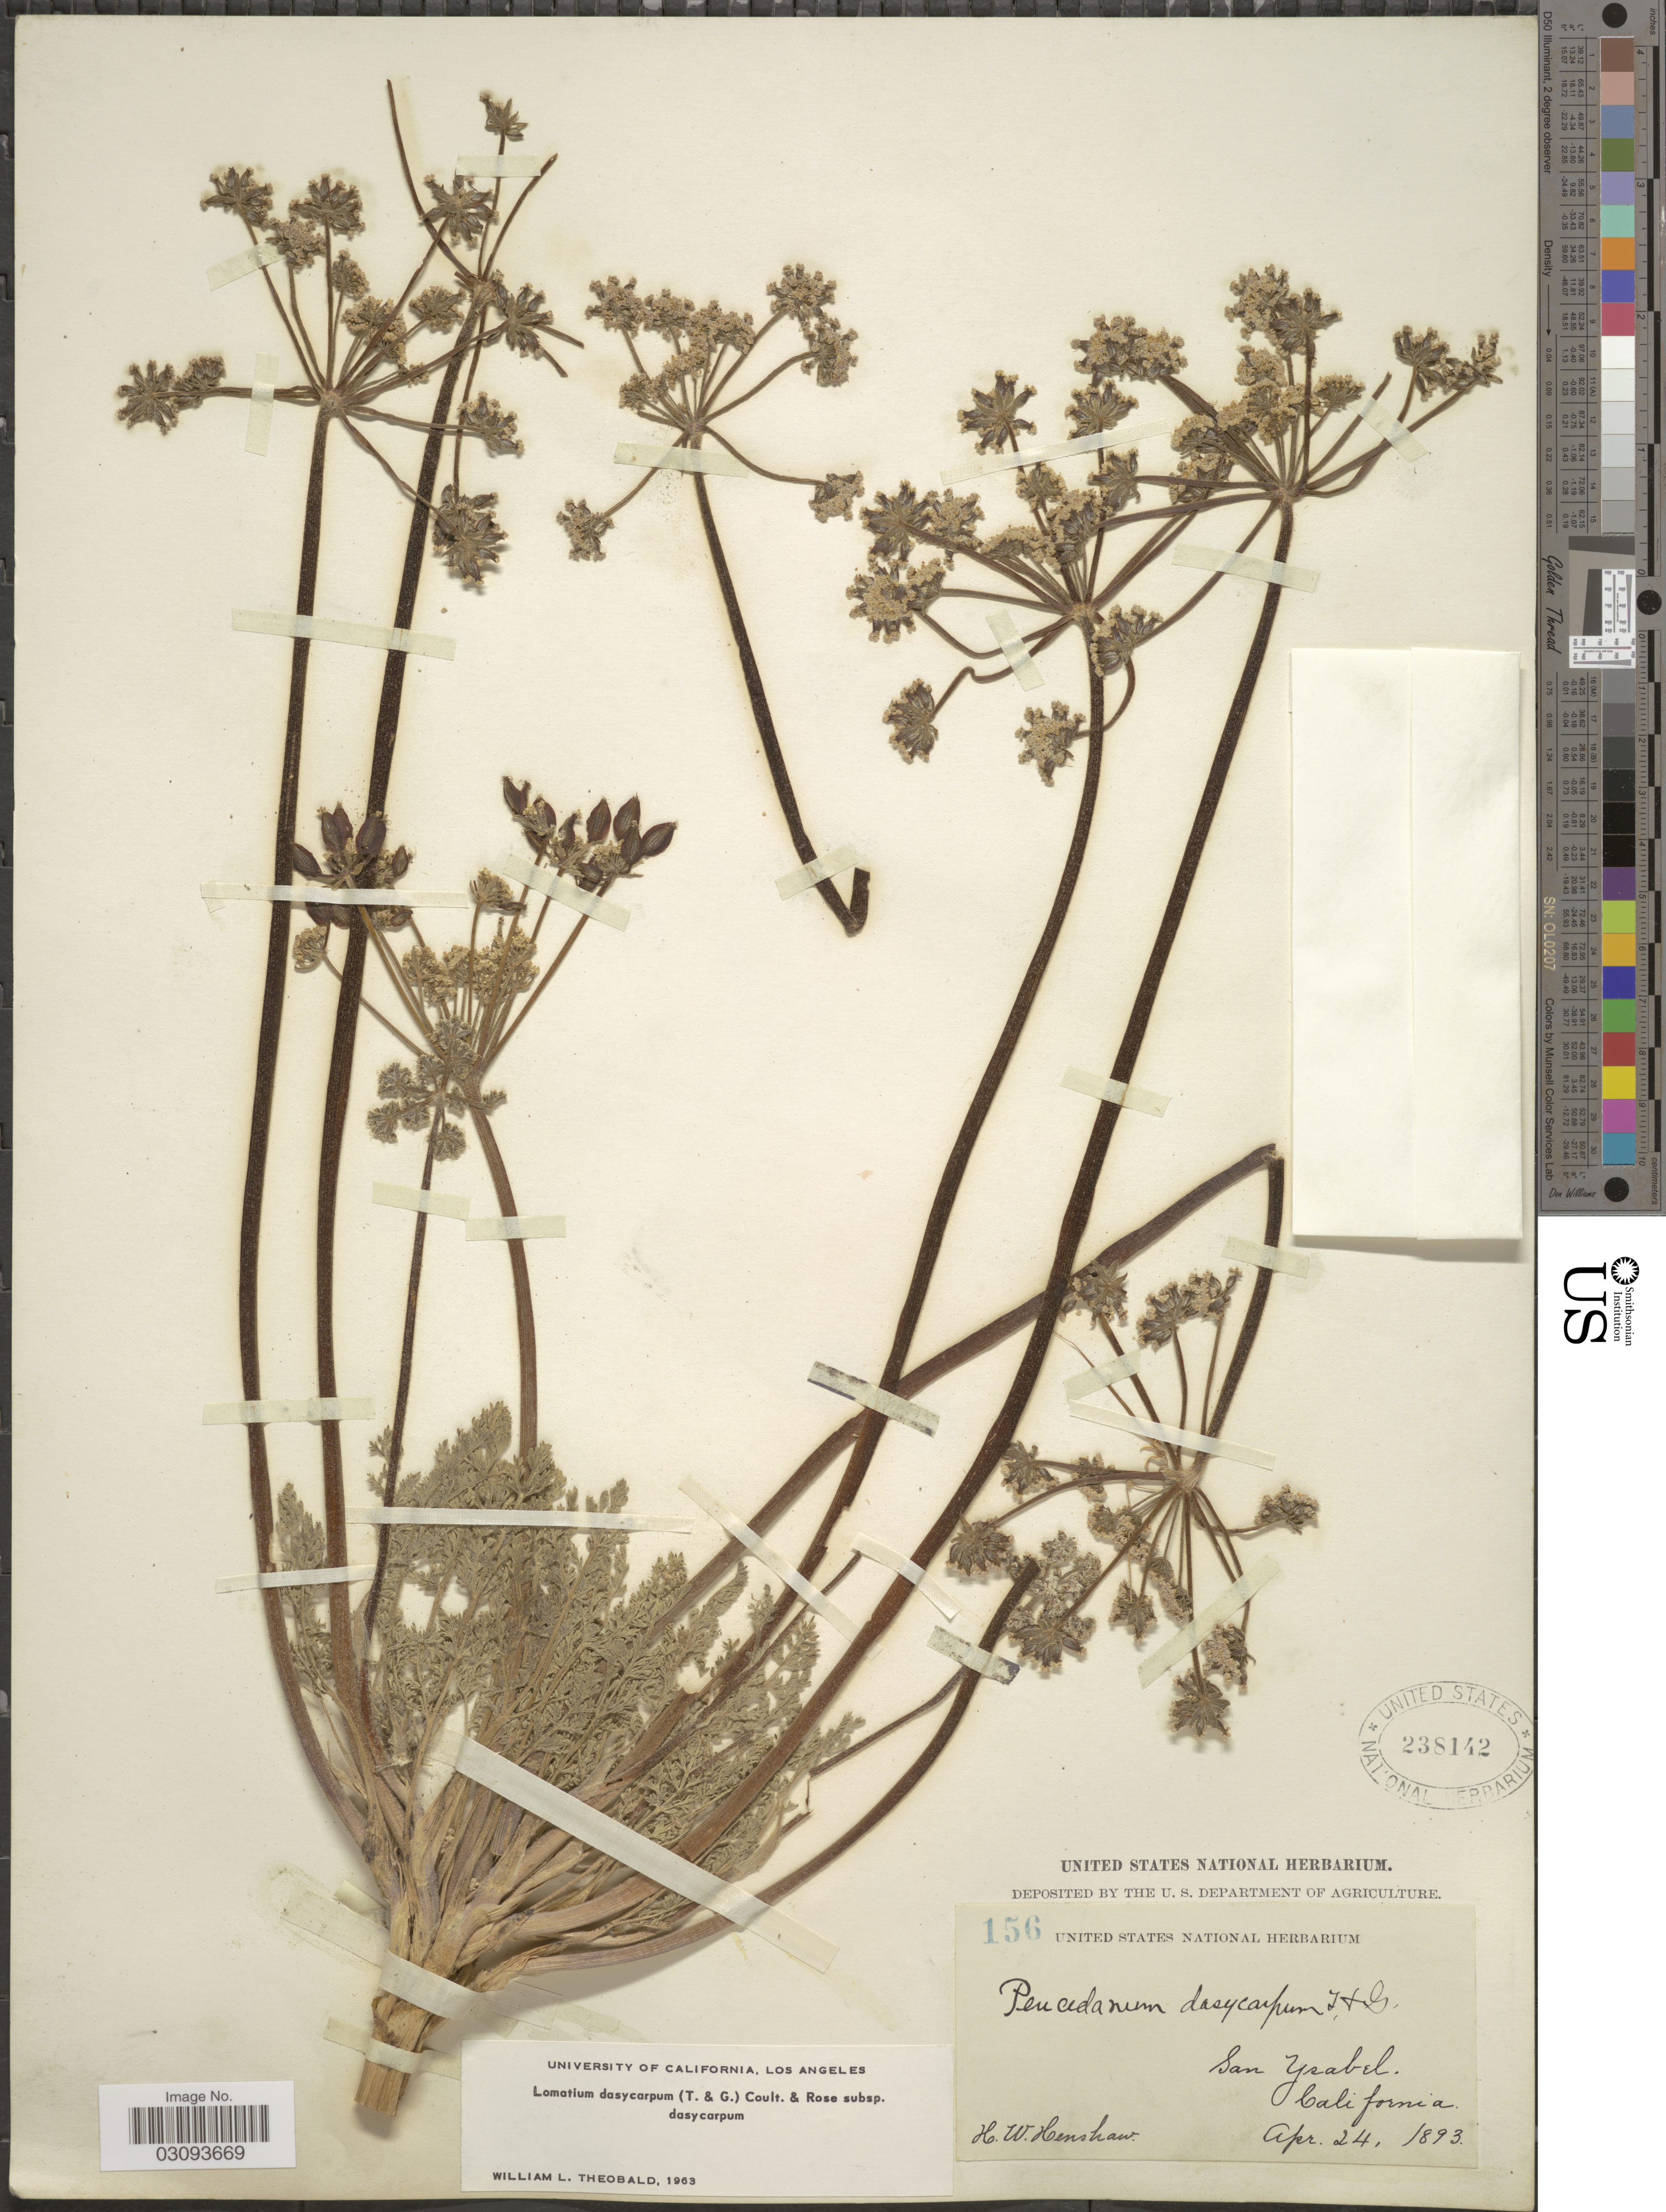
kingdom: Plantae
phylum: Tracheophyta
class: Magnoliopsida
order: Apiales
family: Apiaceae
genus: Lomatium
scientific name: Lomatium dasycarpum subsp. dasycarpum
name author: (Torr.) J.M. Coult. & Rose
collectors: H. Henshaw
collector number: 156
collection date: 1893-04-24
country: United States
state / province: California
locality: San Ysabel.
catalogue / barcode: US 238142